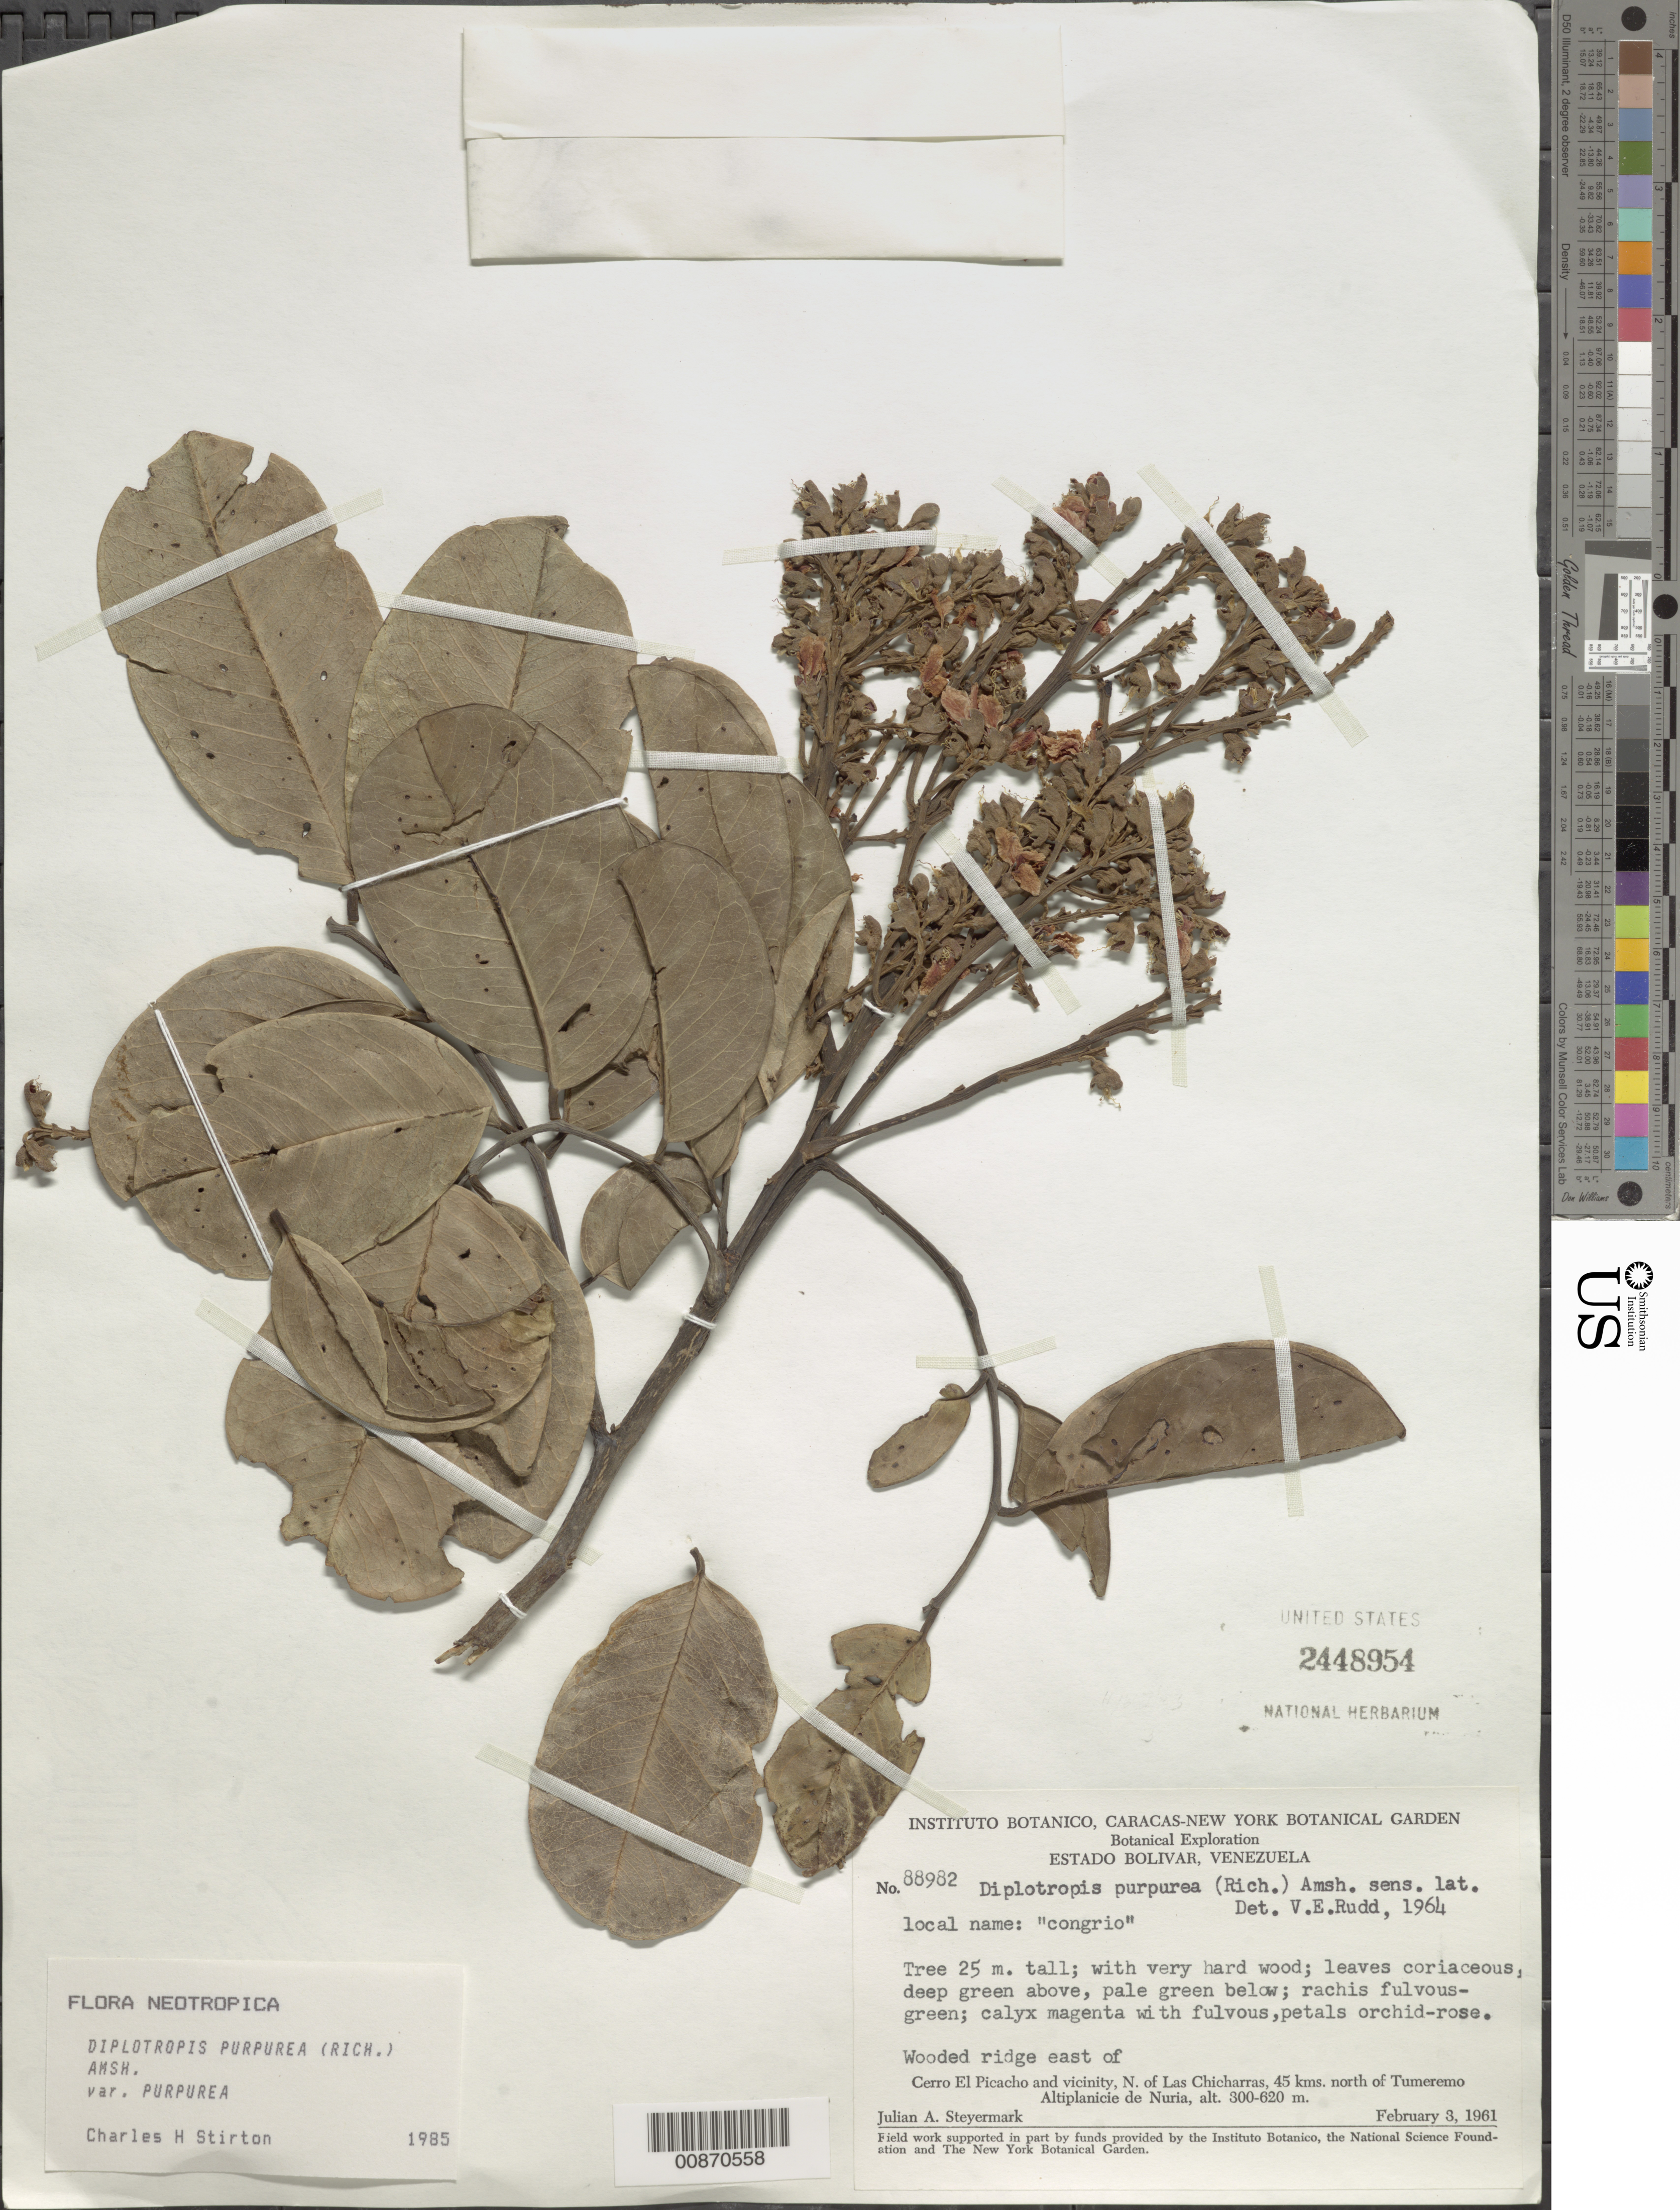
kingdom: Plantae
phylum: Tracheophyta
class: Magnoliopsida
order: Fabales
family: Fabaceae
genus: Diplotropis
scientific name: Diplotropis purpurea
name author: (Rich.) Amshoff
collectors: J. Steyermark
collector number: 88982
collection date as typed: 3-Feb-61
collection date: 1961-02-03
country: Venezuela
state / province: Bolívar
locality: Cerro El Picacho, E of, N of Las Nieves & Las Chicharras, 45 km N of Tumeremo; vic of Deborah; Altiplanicie de Nuria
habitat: Wooded ridge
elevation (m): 300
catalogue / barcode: US 2448954